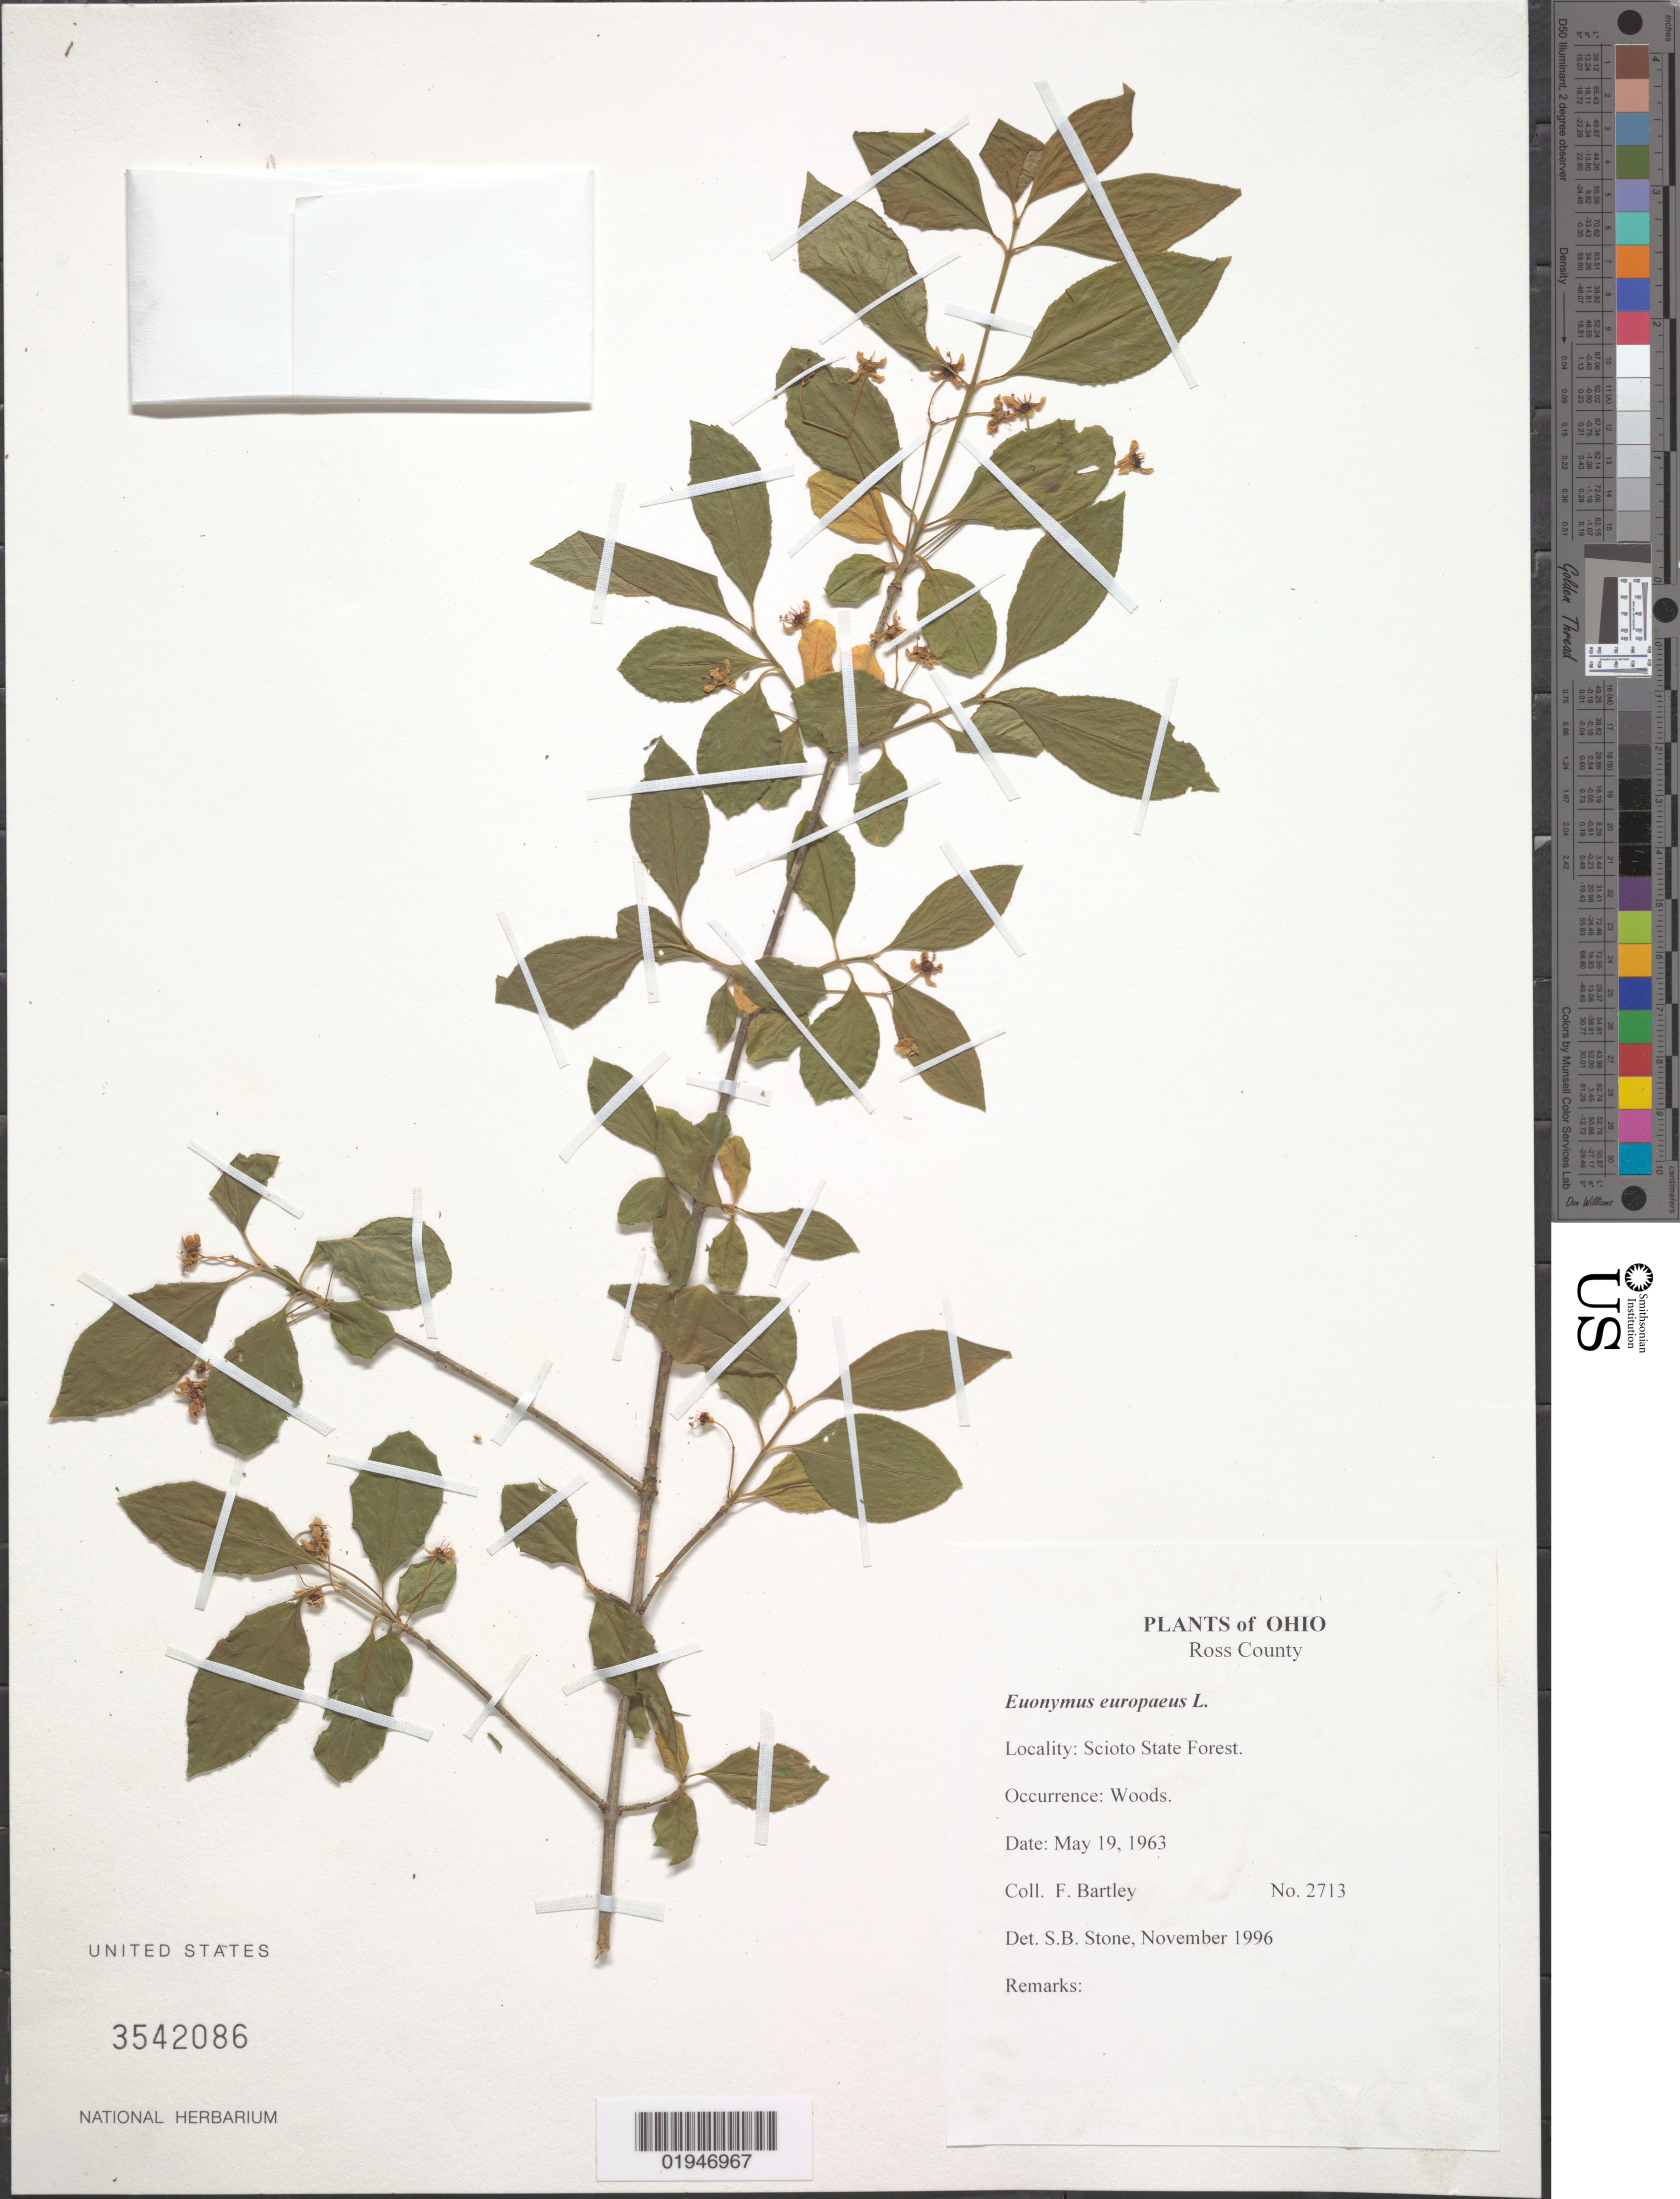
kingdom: Plantae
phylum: Tracheophyta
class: Magnoliopsida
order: Celastrales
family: Celastraceae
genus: Euonymus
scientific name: Euonymus europaeus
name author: L.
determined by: Stone, S. B.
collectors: F. Bartley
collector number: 2713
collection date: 1963-05-19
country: United States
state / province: Ohio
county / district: Ross County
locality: Scioto State Forest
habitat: Woods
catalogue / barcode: US 3542086